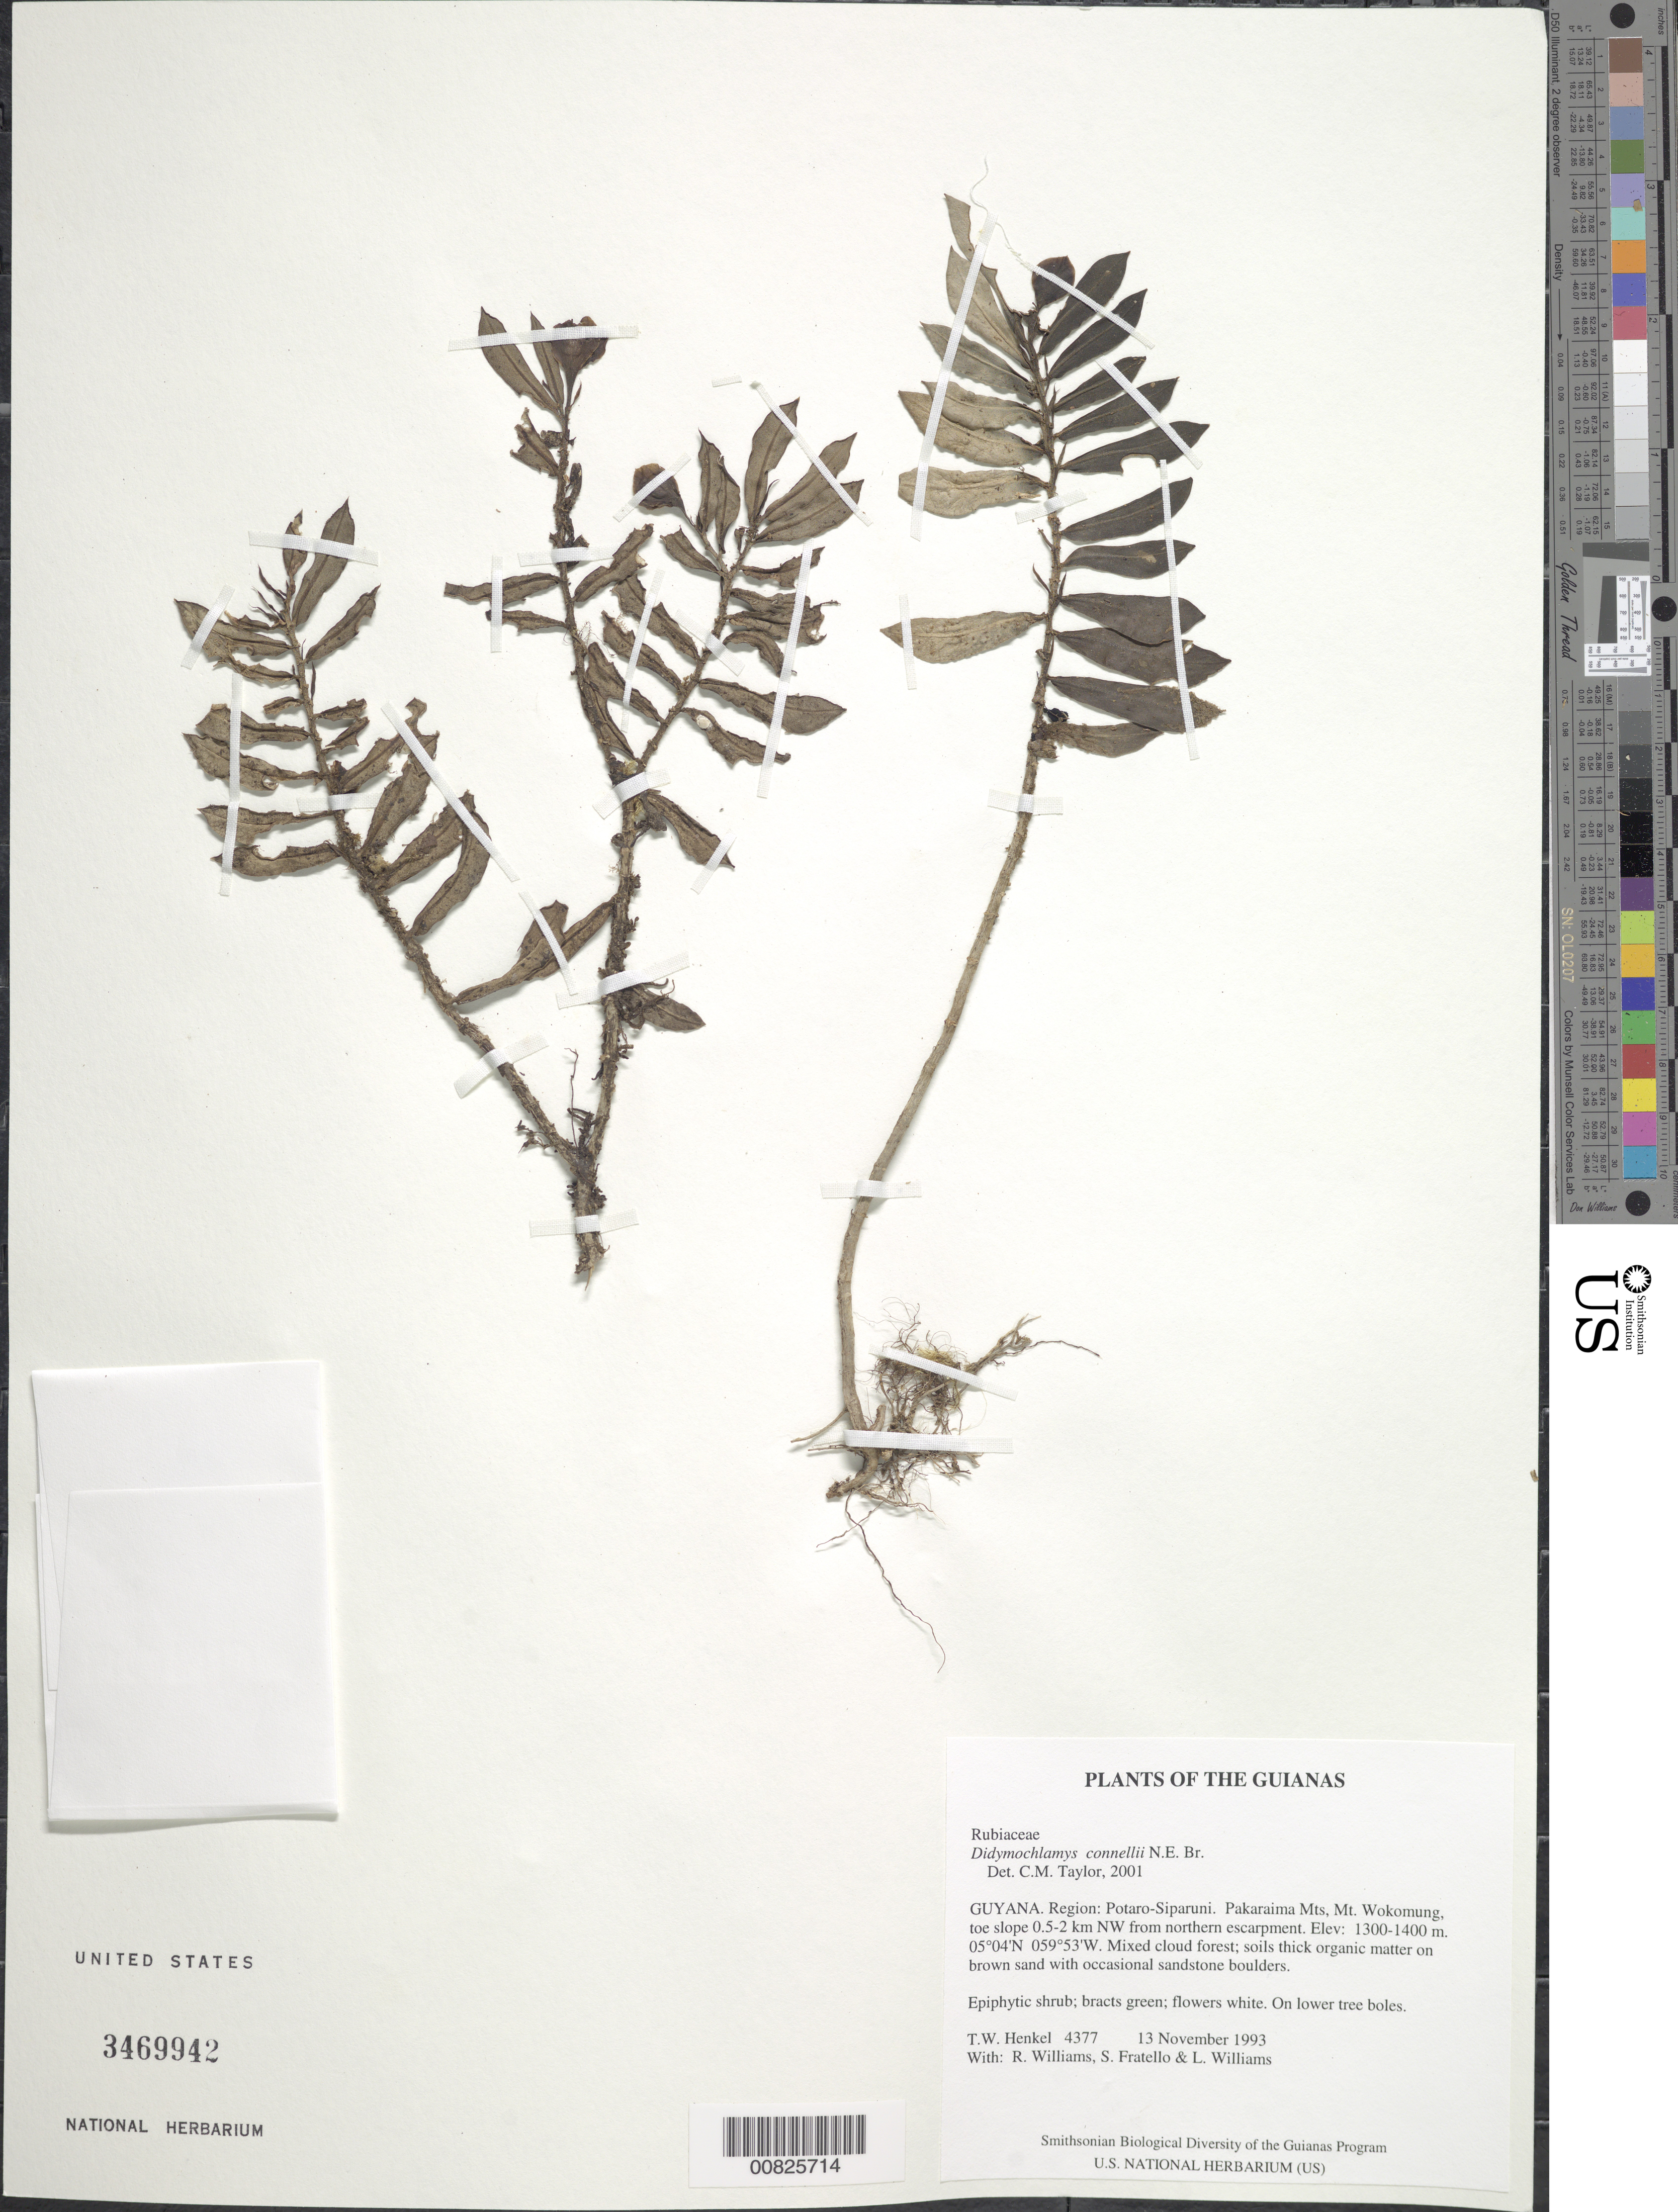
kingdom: Plantae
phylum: Tracheophyta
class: Magnoliopsida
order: Gentianales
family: Rubiaceae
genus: Didymochlamys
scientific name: Didymochlamys connellii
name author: N.E. Br.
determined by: Taylor, Charlotte M.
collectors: T. Henkel, R. Williams, S. Fratello & L. Williams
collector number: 4377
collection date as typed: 13 November 1993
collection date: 1993-11-13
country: Guyana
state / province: Potaro-Siparuni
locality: Pakaraima Mts, Mt. Wokomung, toe slope 0.5-2 km NW from northern escarpment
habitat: Mixed cloud forest; soils thick organic matter on brown sand with occasional sandstone boulders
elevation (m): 1300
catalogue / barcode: US 3469942